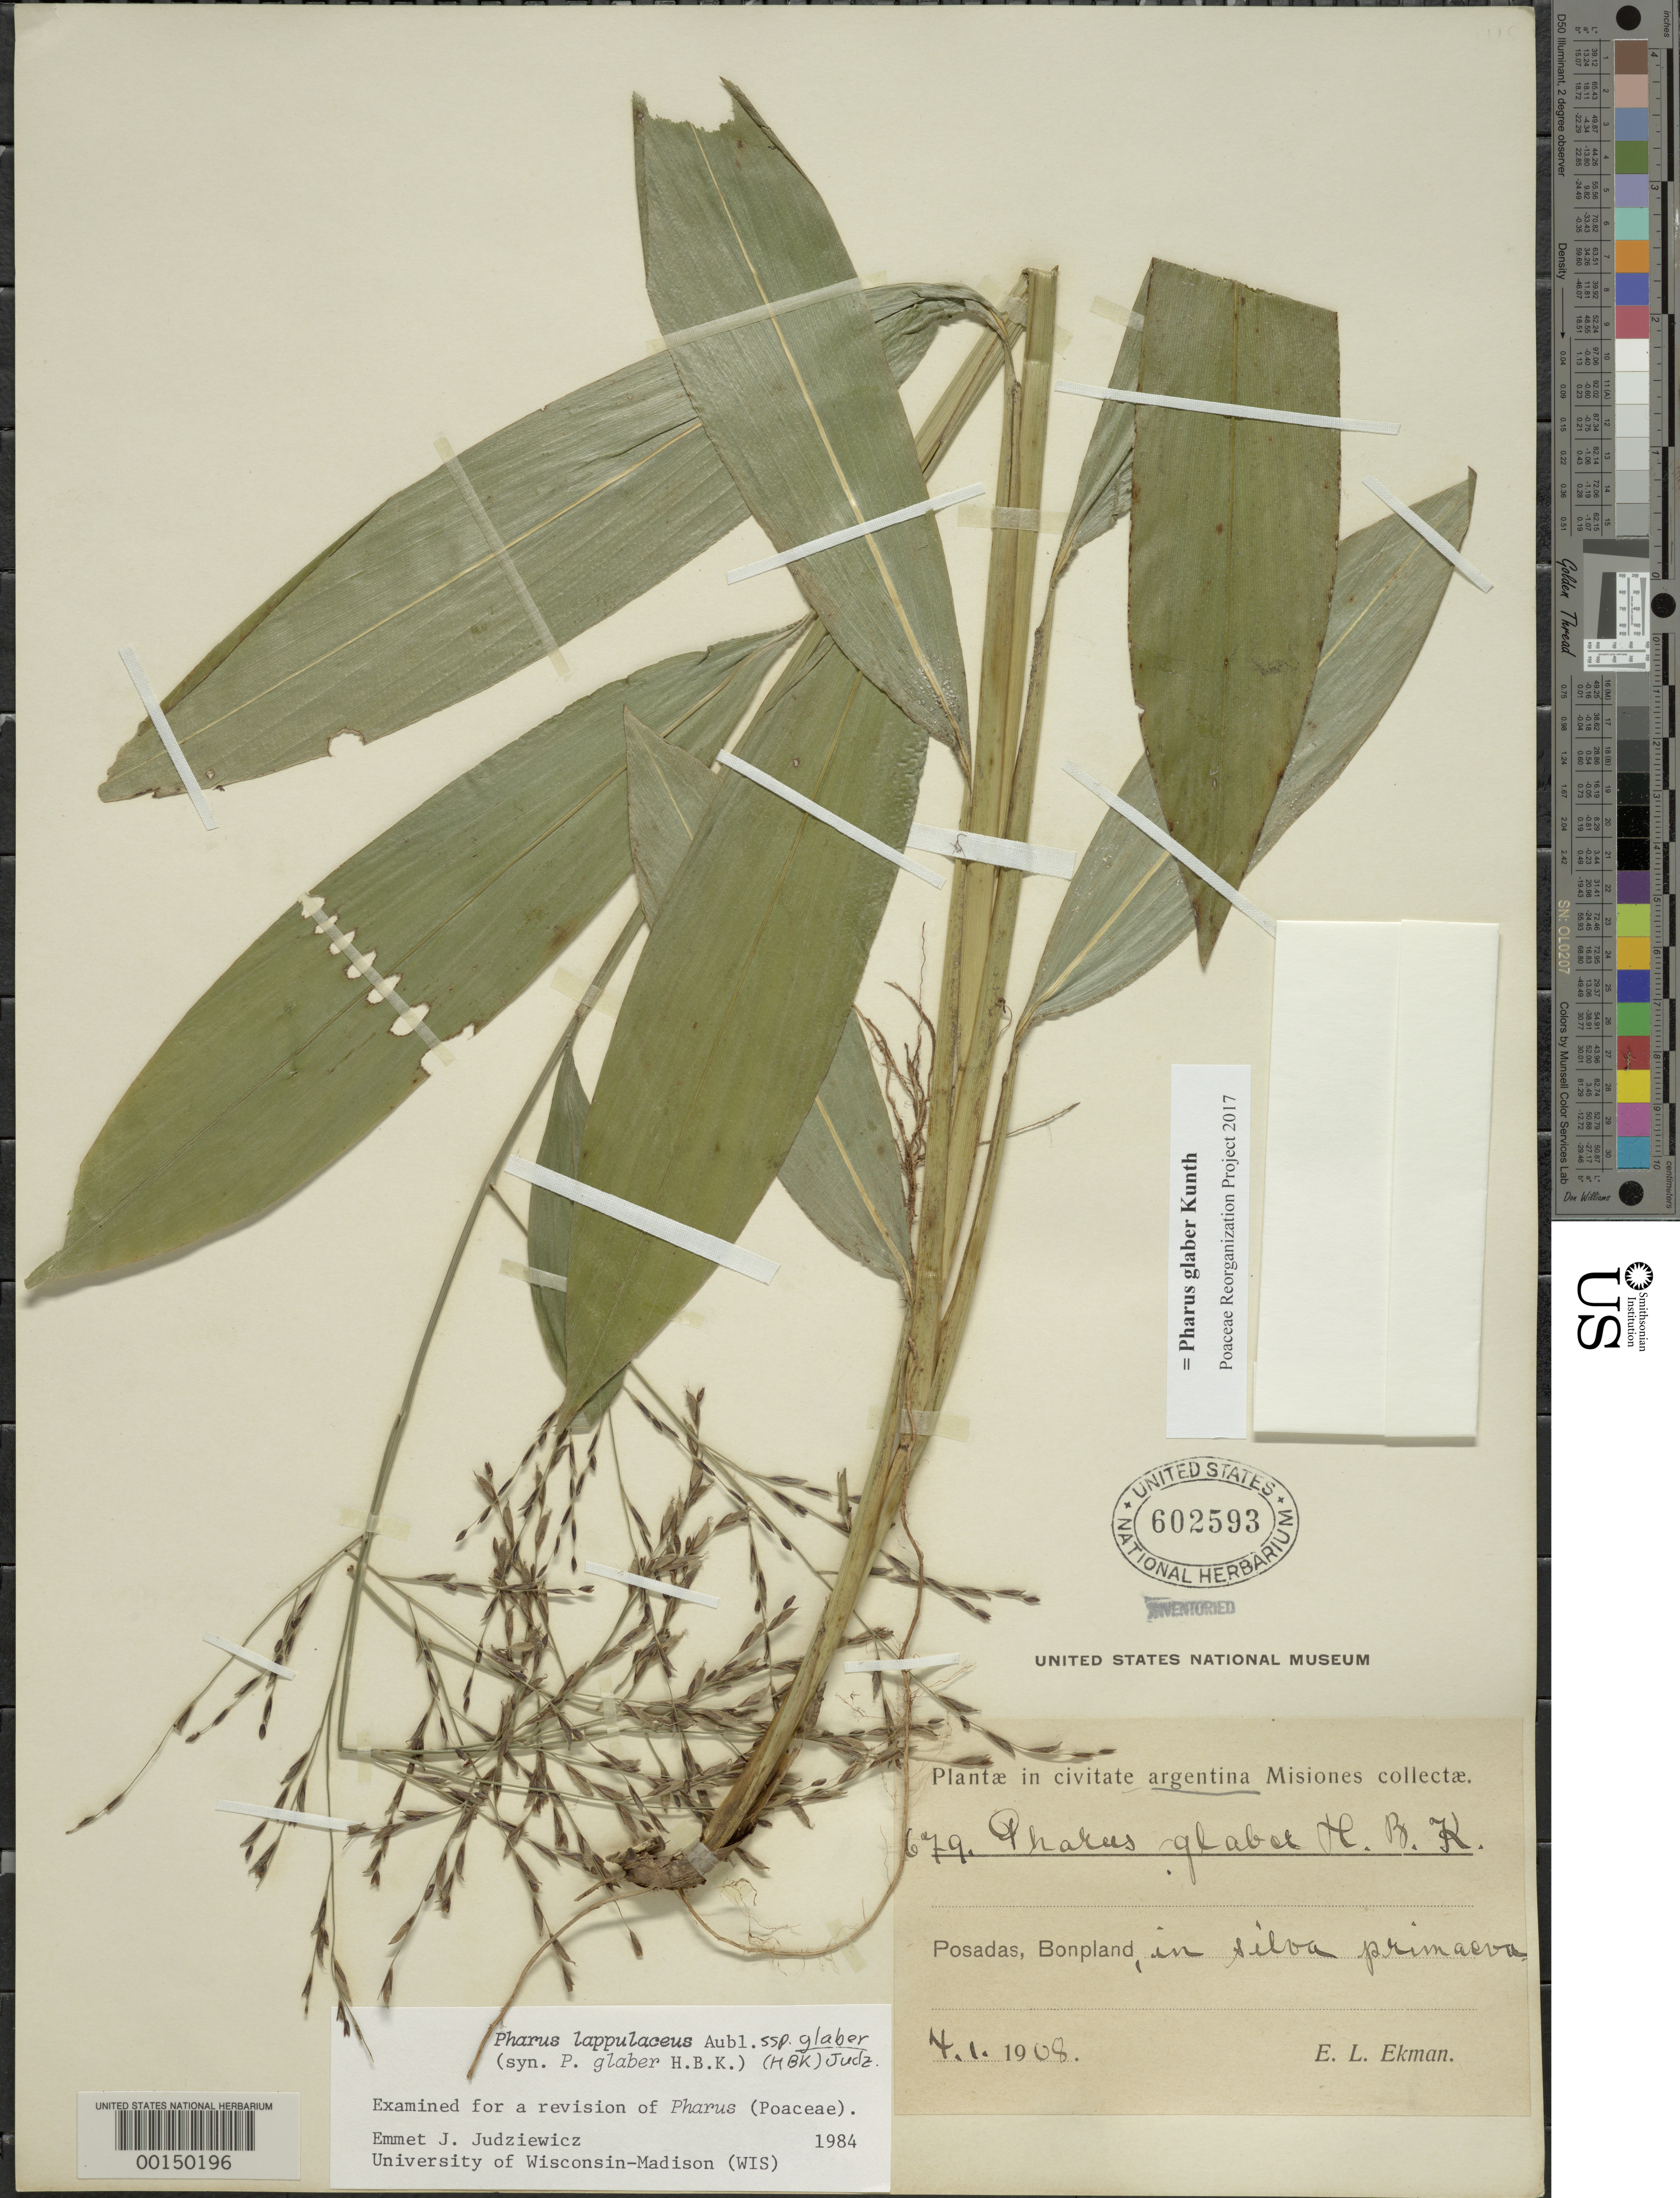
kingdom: Plantae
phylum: Tracheophyta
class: Liliopsida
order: Poales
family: Poaceae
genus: Pharus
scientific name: Pharus glaber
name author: Kunth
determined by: Poaceae Reorganization Project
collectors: E. L. Ekman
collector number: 679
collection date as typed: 04 Jan 1908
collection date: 1908-01-04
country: Argentina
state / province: Misiones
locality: Posadas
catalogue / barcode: US 602593